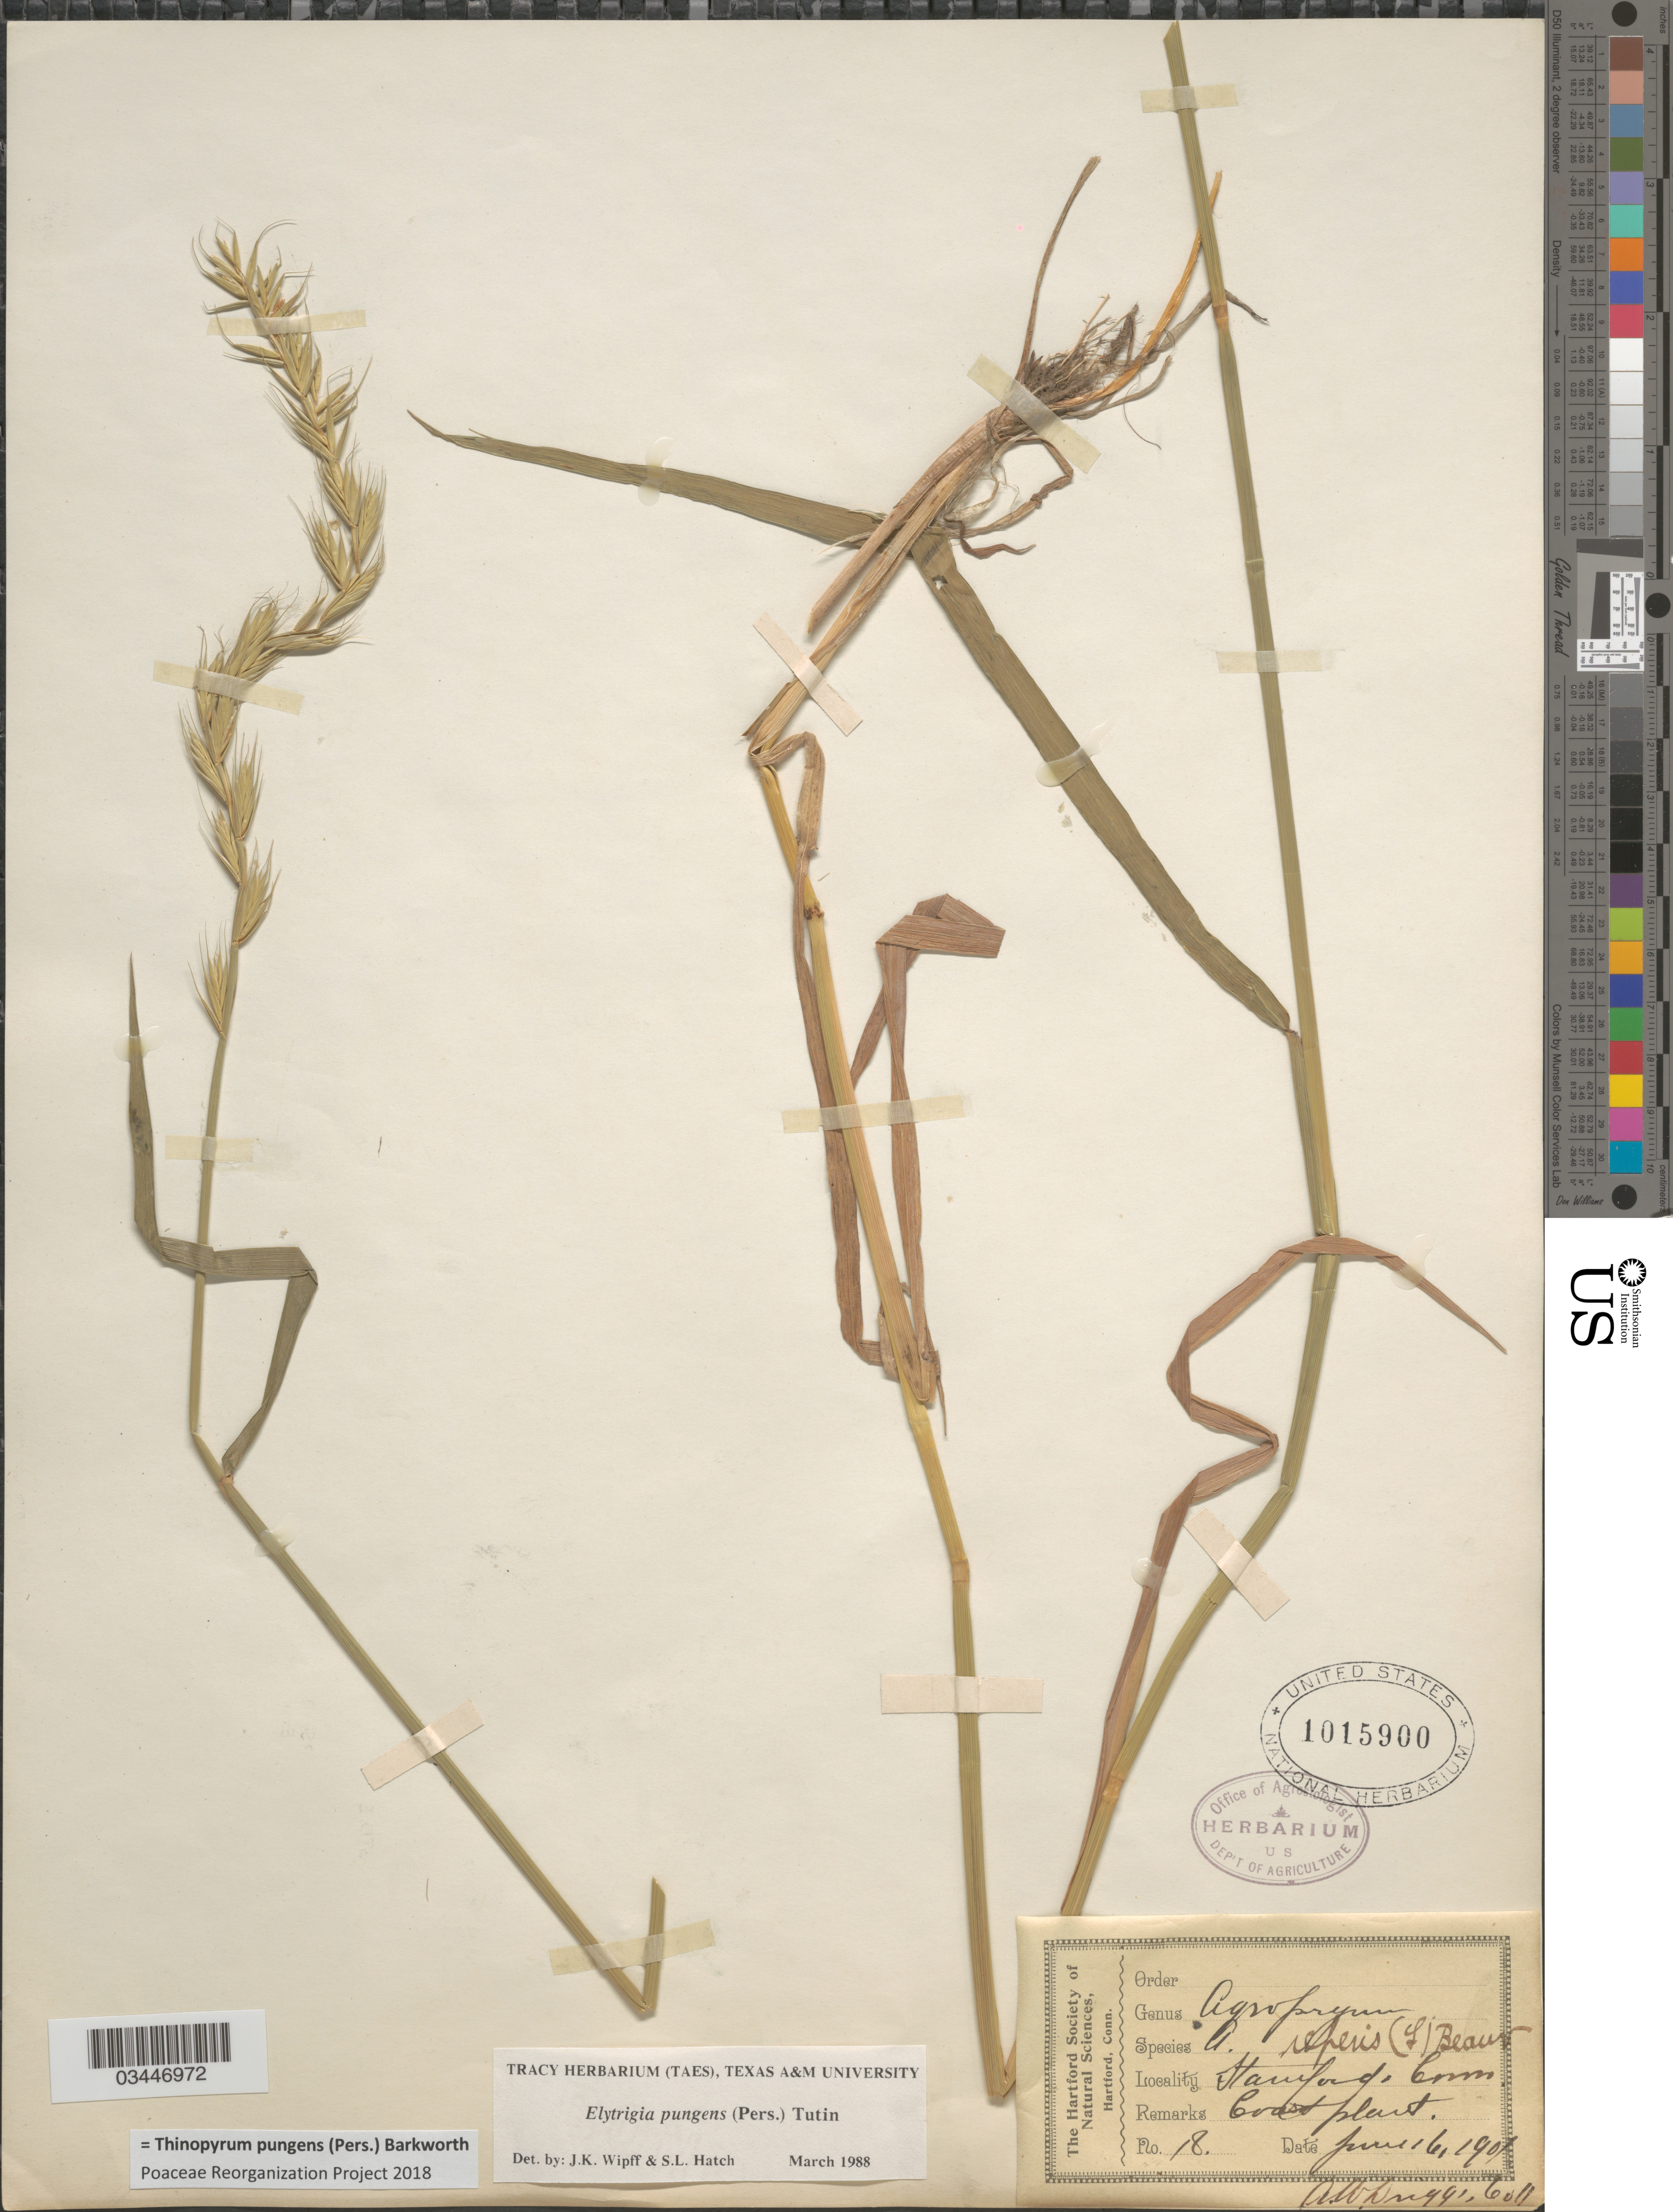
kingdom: Plantae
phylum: Tracheophyta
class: Liliopsida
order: Poales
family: Poaceae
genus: Thinopyrum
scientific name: Thinopyrum pungens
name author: (Pers.) Barkworth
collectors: A. Duggs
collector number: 18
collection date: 1901-06-16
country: United States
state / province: Connecticut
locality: Hartford.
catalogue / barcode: US 1015900